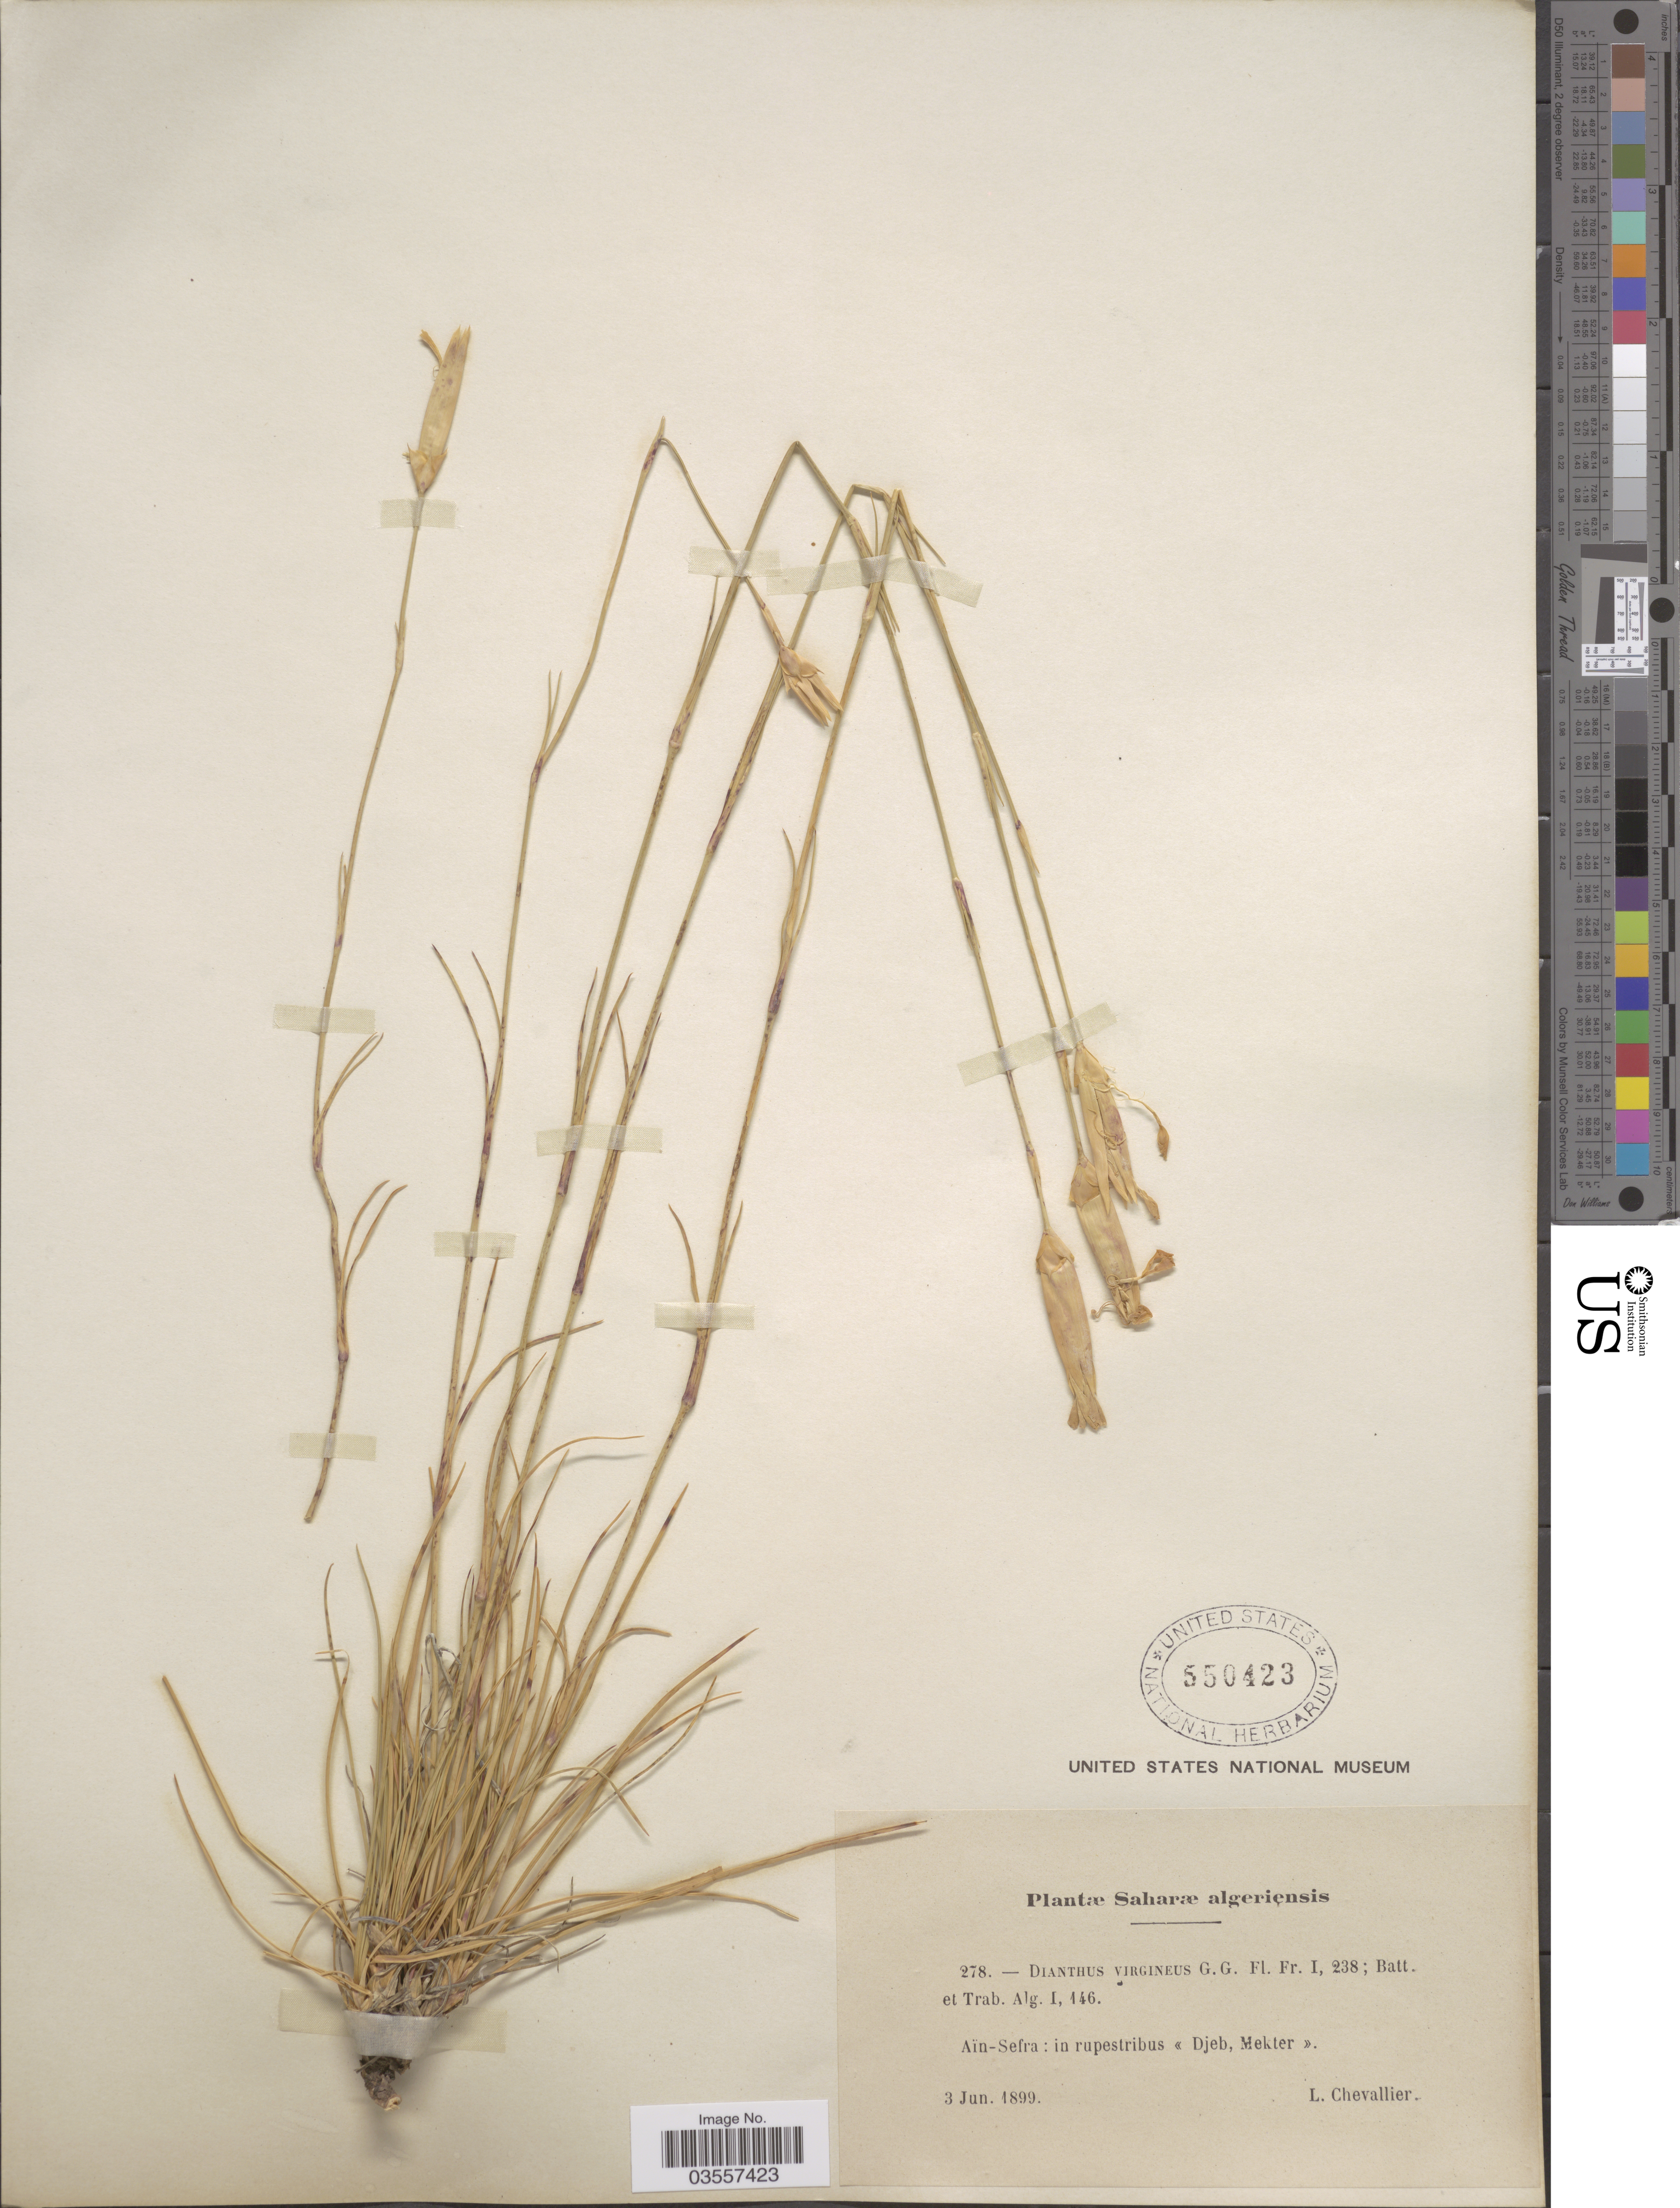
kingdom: Plantae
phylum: Tracheophyta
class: Magnoliopsida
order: Caryophyllales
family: Caryophyllaceae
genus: Dianthus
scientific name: Dianthus virgineus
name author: Hablitz ex M. Bieb.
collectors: L. Chevallier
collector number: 278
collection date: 1899-06-03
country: Algeria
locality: Saharæ algeriensis. Aïn-Sefra: in rupestribus « Djeb, Mekter».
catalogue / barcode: US 550423